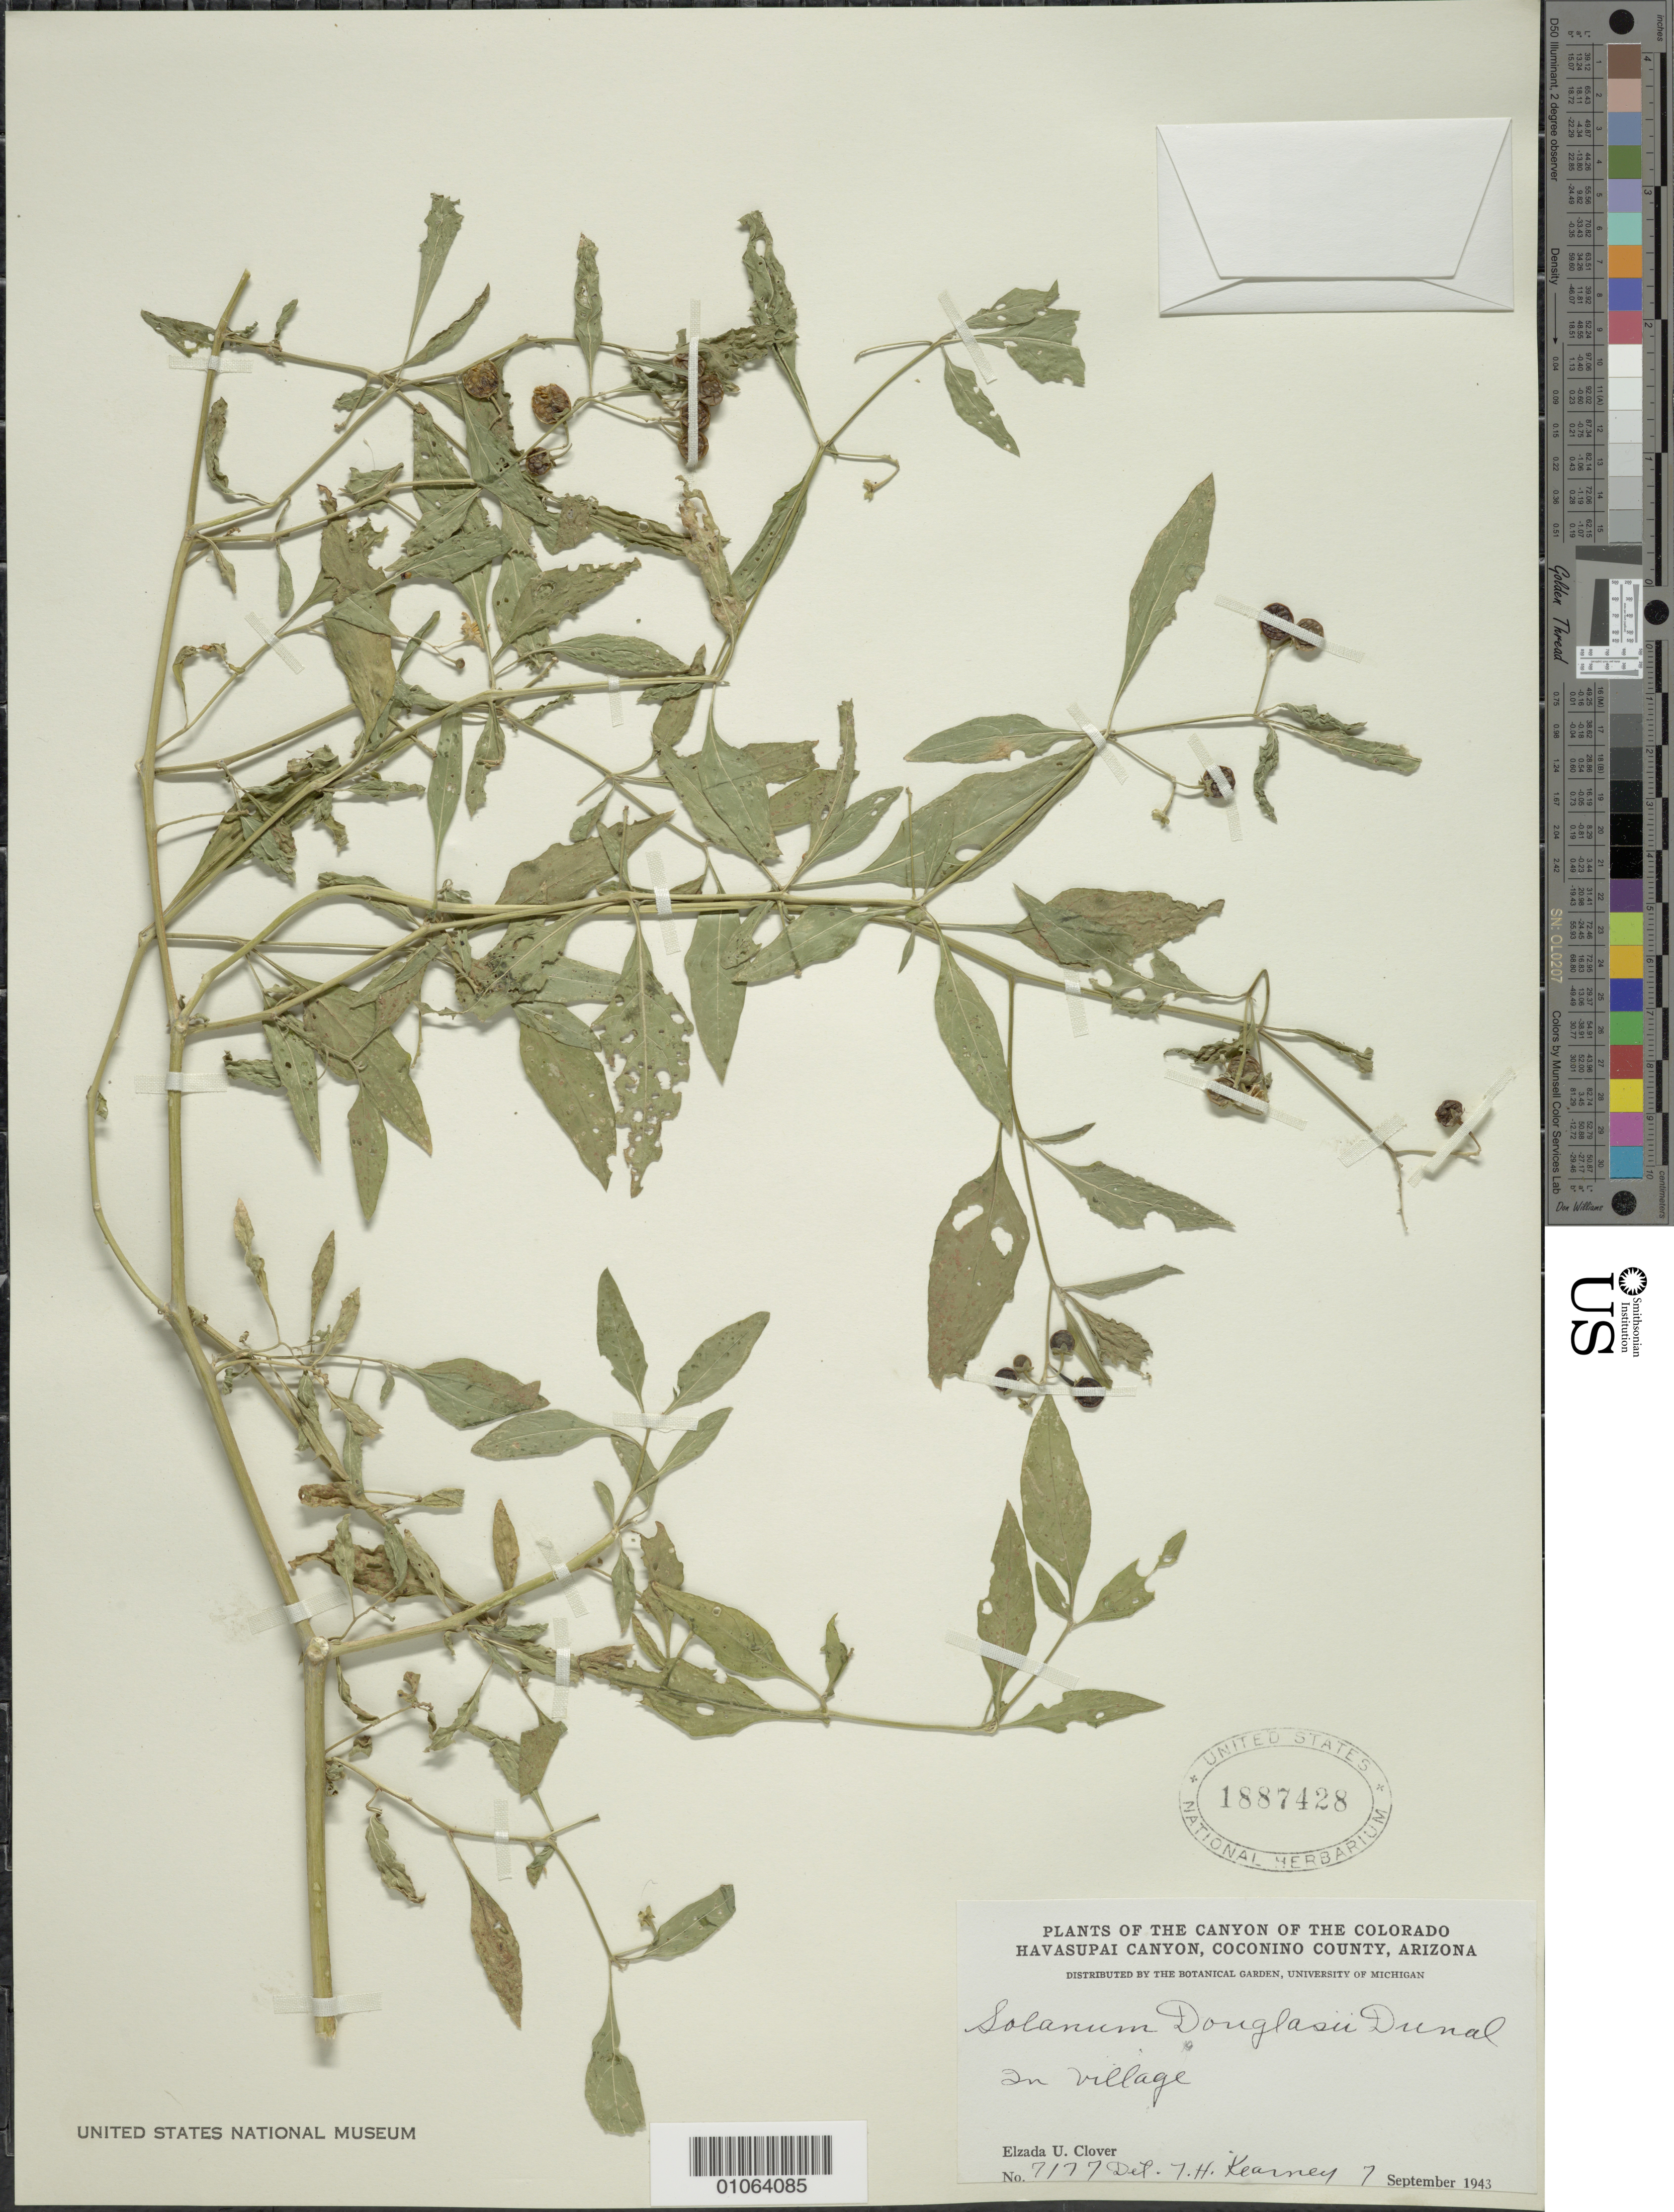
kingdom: Plantae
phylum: Tracheophyta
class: Magnoliopsida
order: Solanales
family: Solanaceae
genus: Solanum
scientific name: Solanum douglasii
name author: Dunal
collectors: E. U. Clover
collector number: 7177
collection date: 1943-09-07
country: United States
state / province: Arizona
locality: The Canyon of the Colorado Havasupai Canyon, Coconino County. In village.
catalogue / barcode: US 1887428